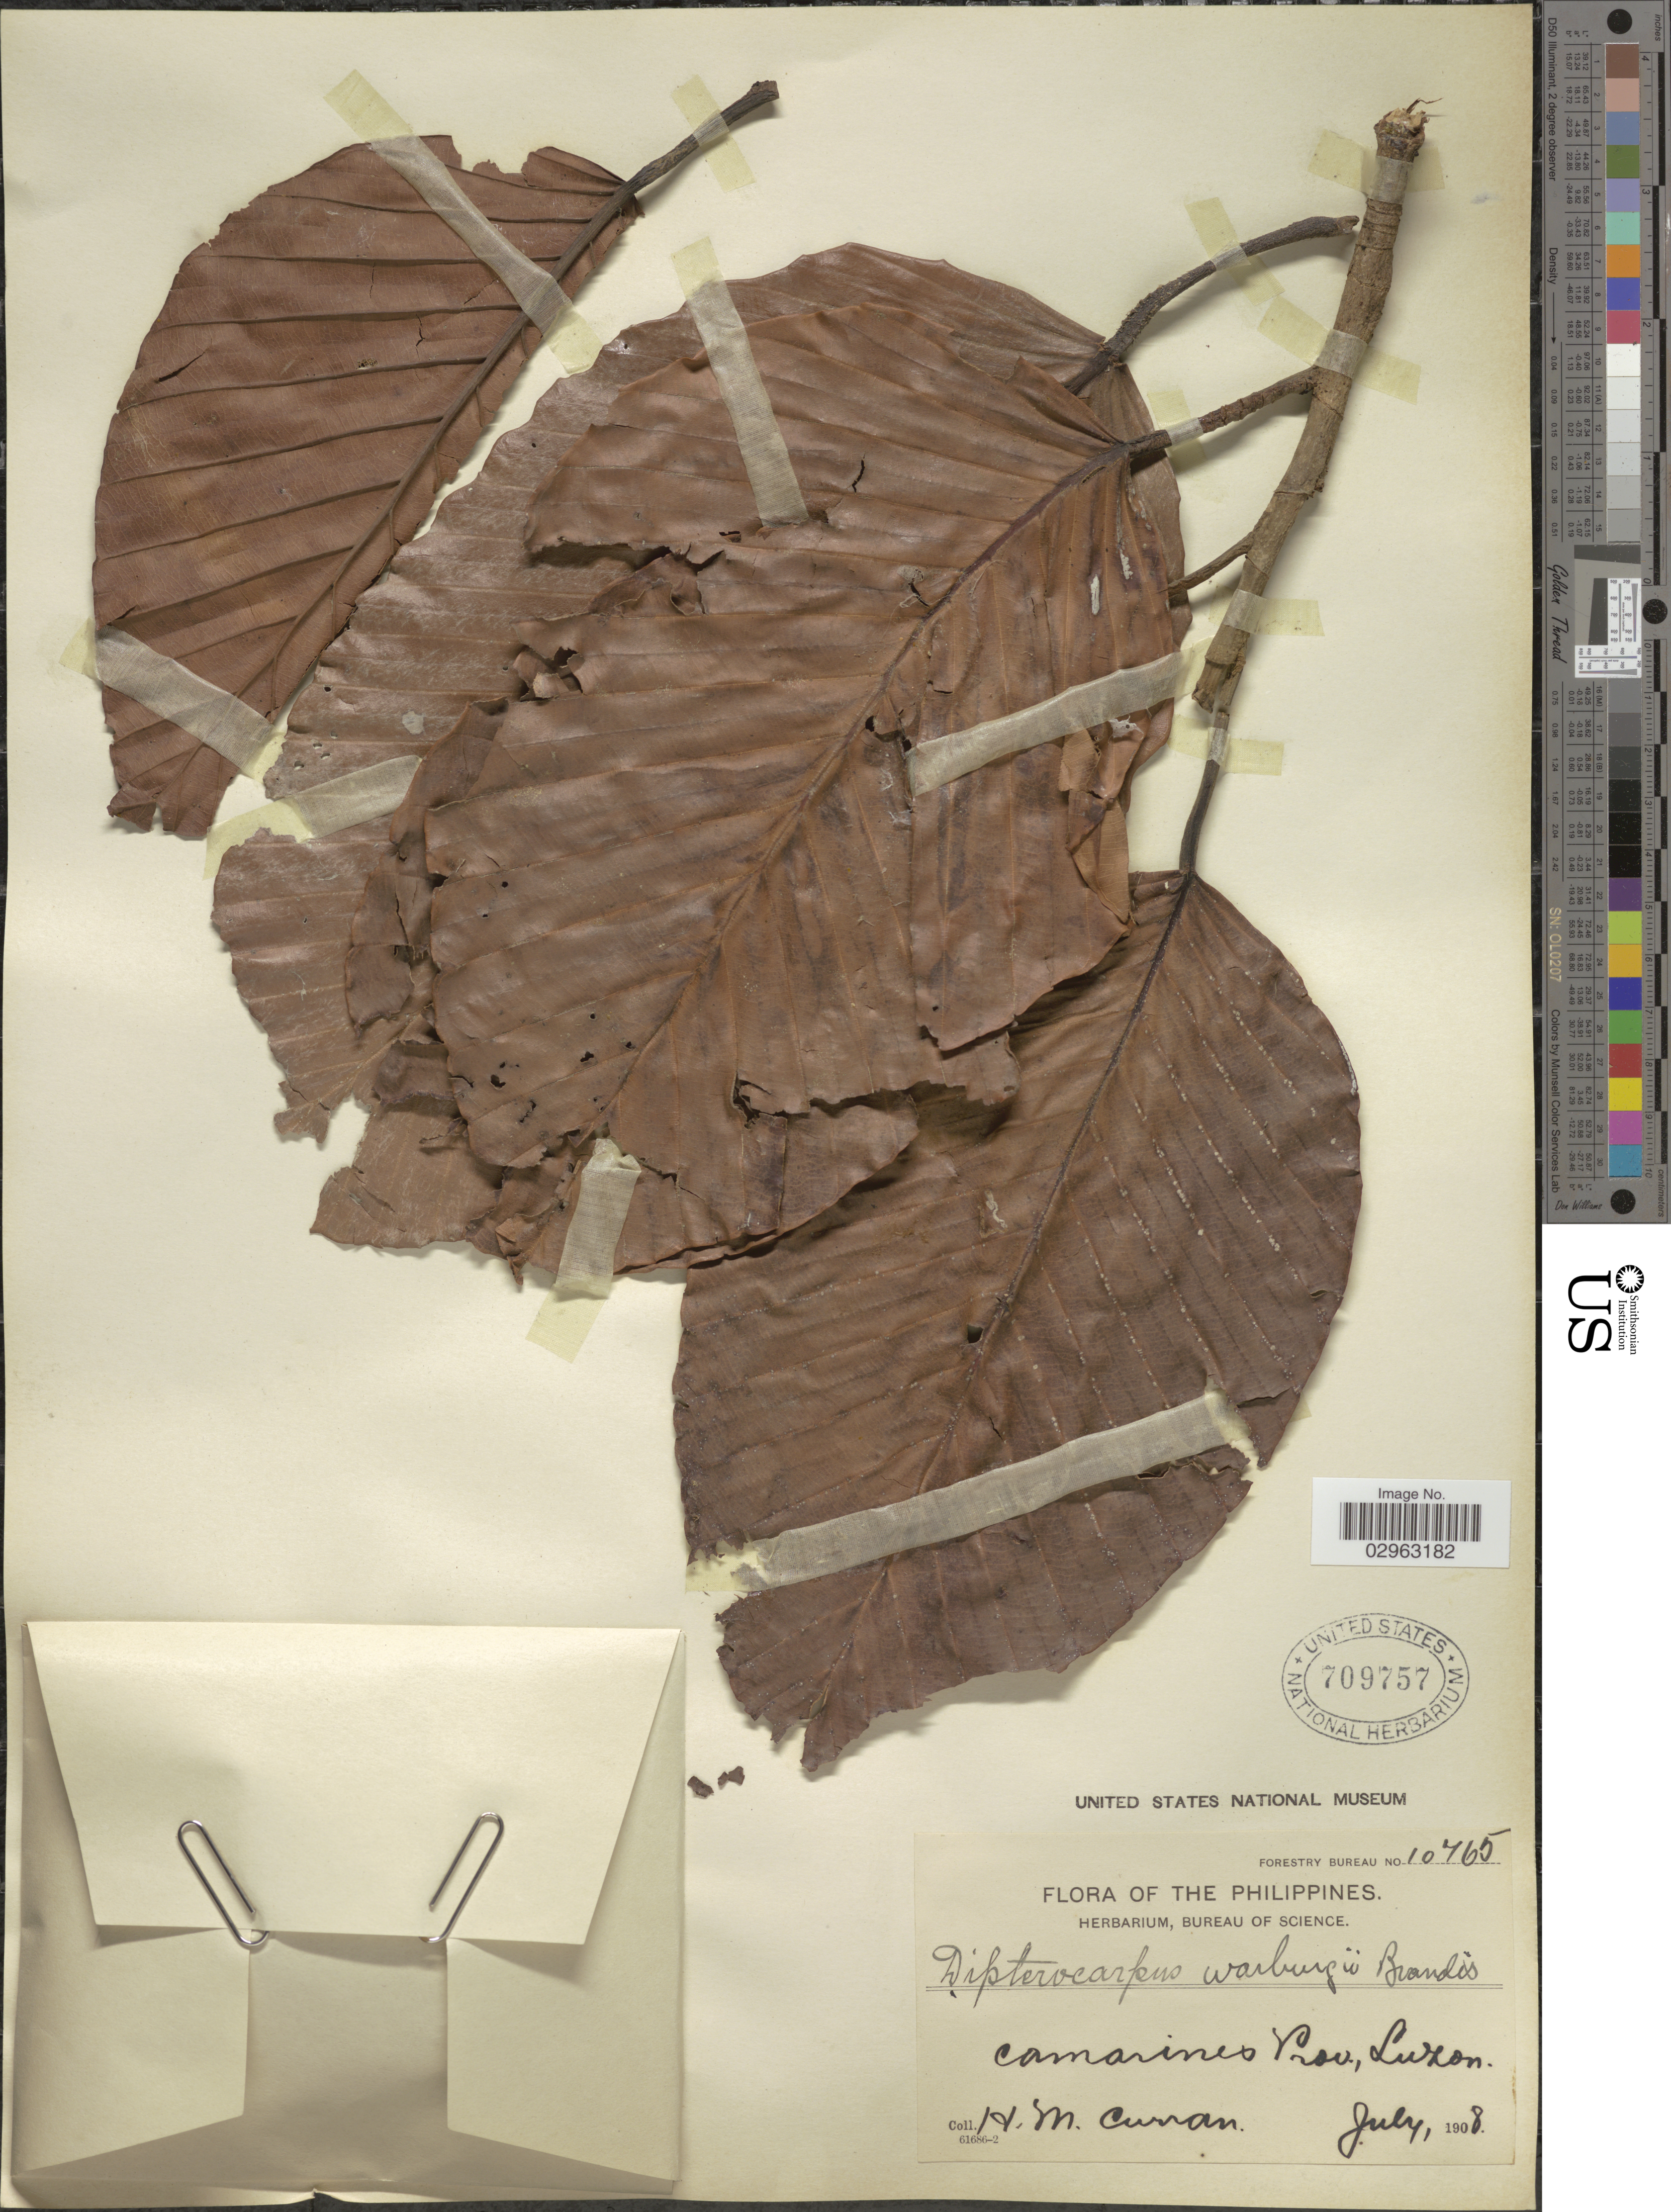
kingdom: Plantae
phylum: Tracheophyta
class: Magnoliopsida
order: Malvales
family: Dipterocarpaceae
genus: Dipterocarpus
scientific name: Dipterocarpus warburgii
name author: Brandis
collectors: H. M. Curran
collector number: Forestry Bureau 10765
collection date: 1908-07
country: Philippines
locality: Camarines Prov., Luzon.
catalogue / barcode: US 709757